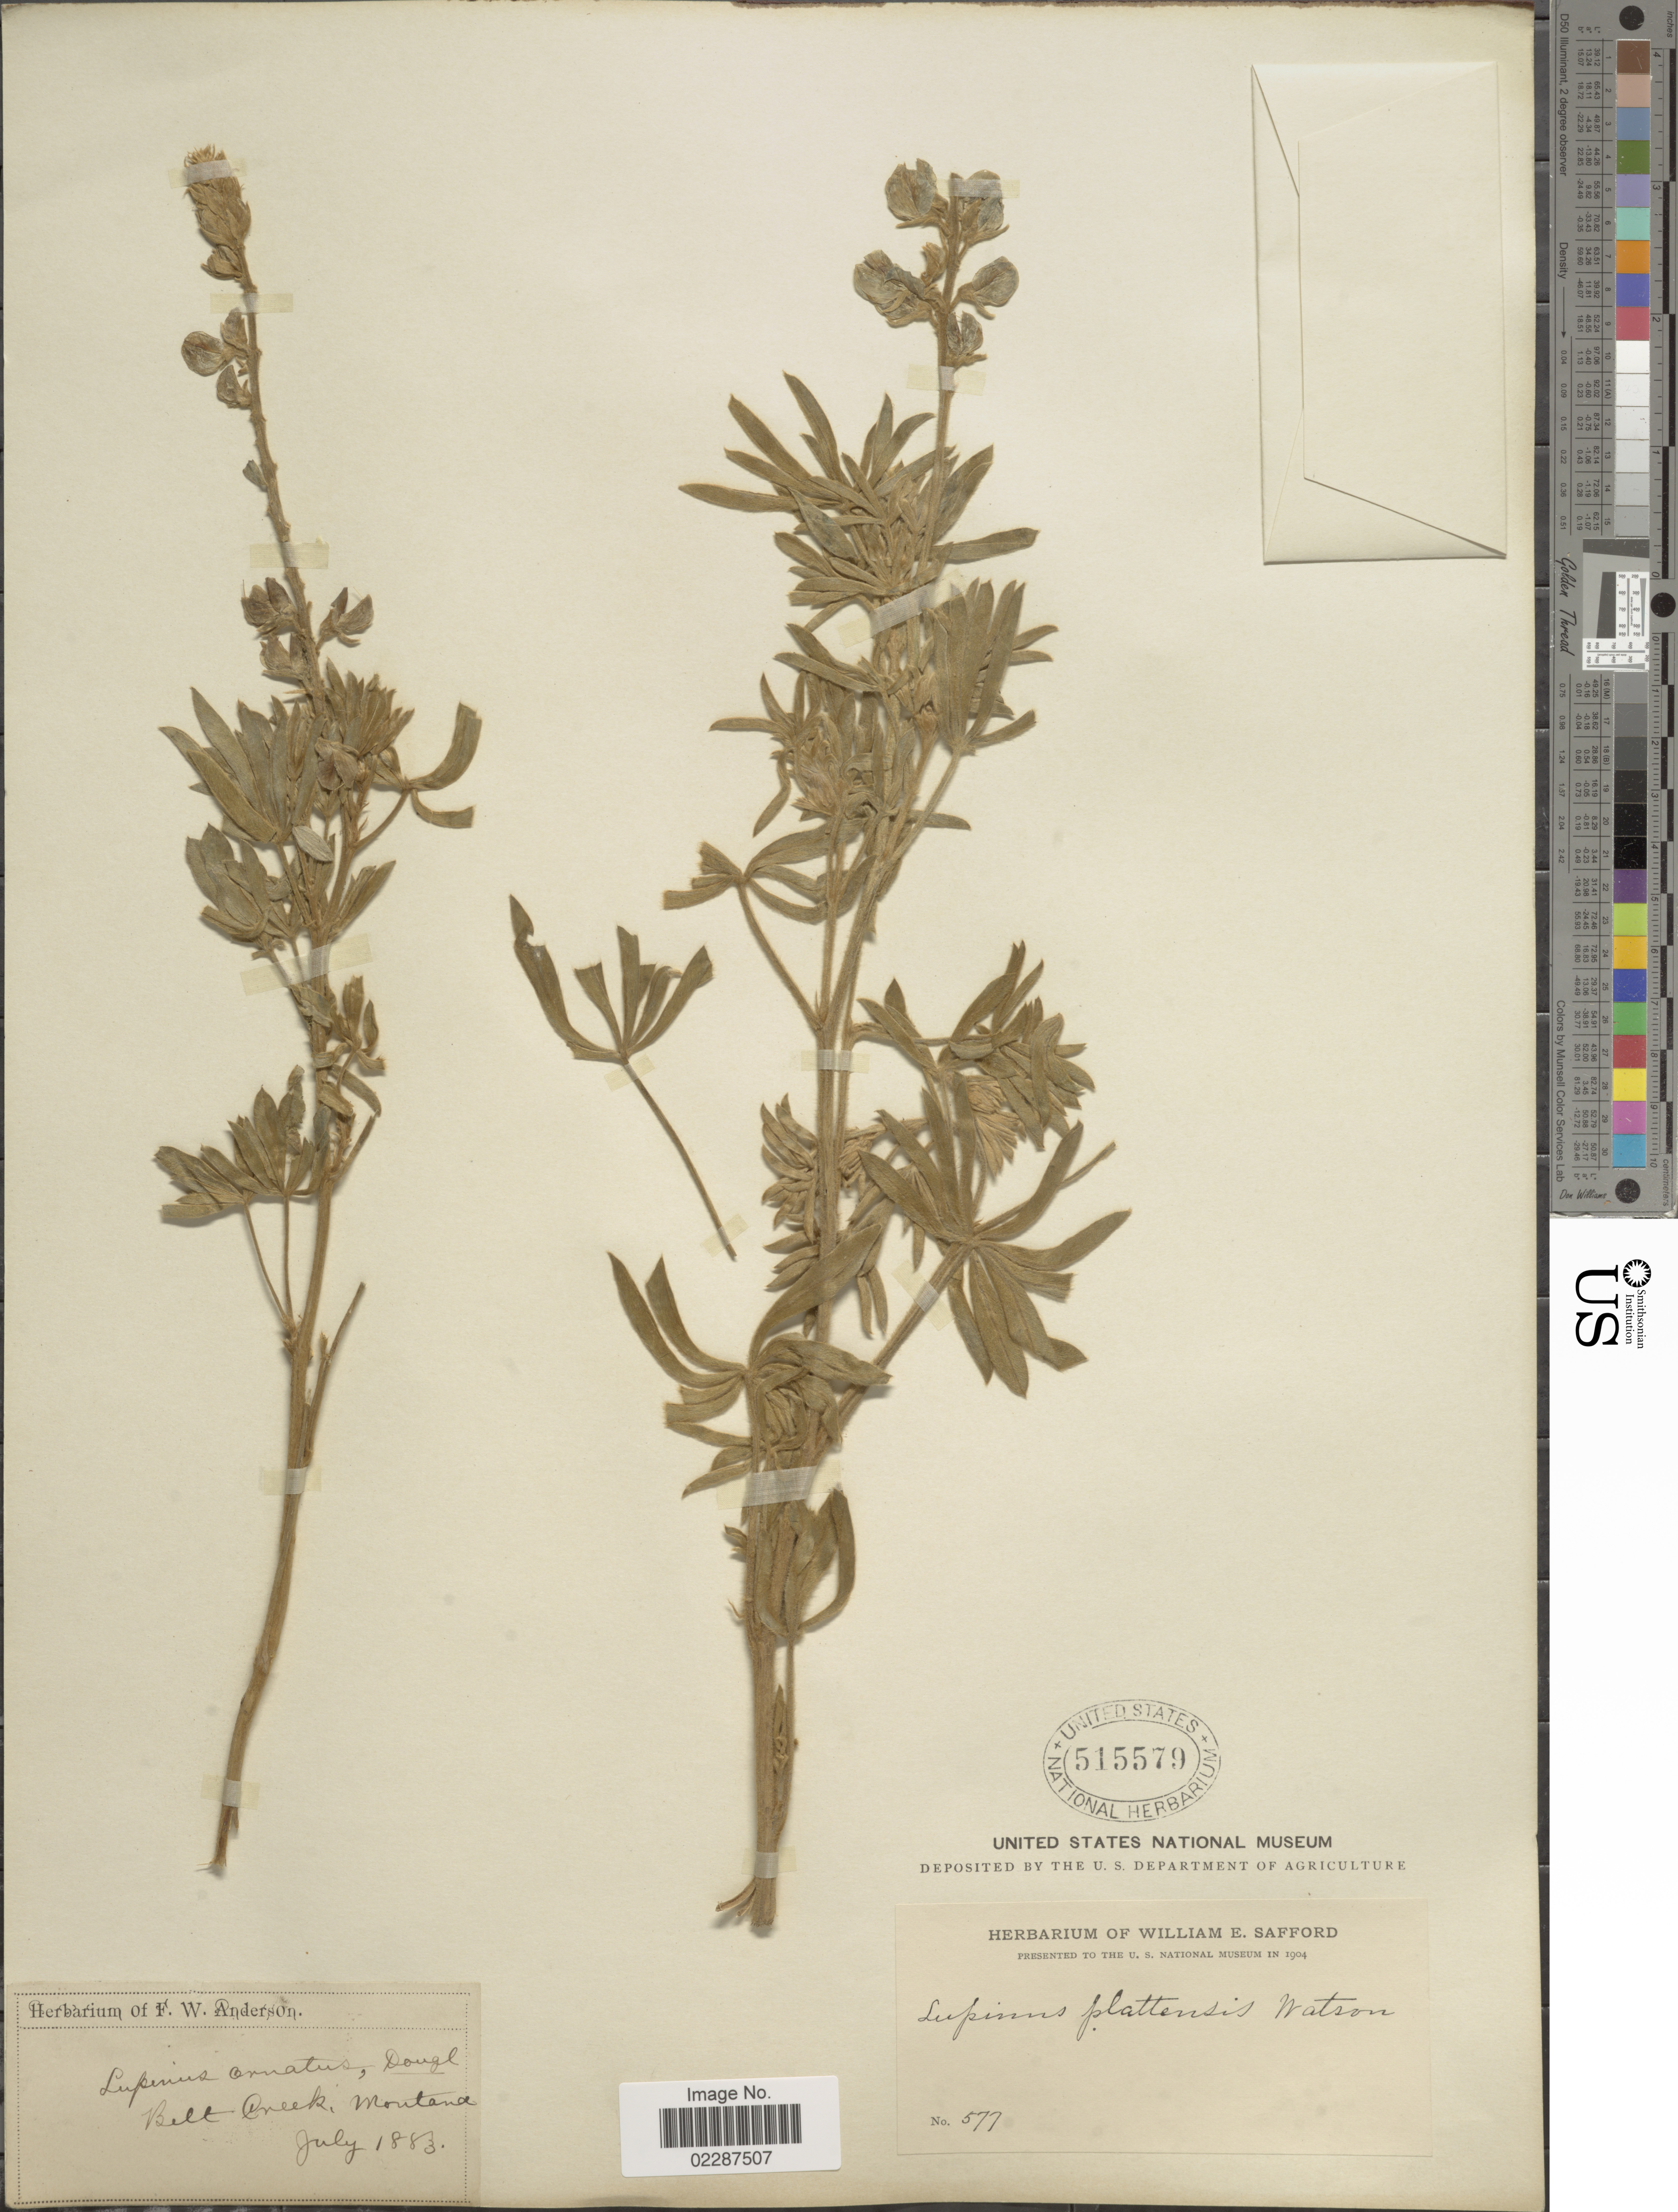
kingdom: Plantae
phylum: Tracheophyta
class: Magnoliopsida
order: Fabales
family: Fabaceae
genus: Lupinus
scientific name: Lupinus sericeus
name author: Pursh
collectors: ex herb. W. E. Safford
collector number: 577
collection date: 1883-07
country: United States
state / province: Montana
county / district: Cascade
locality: Belt Creek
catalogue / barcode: US 515579